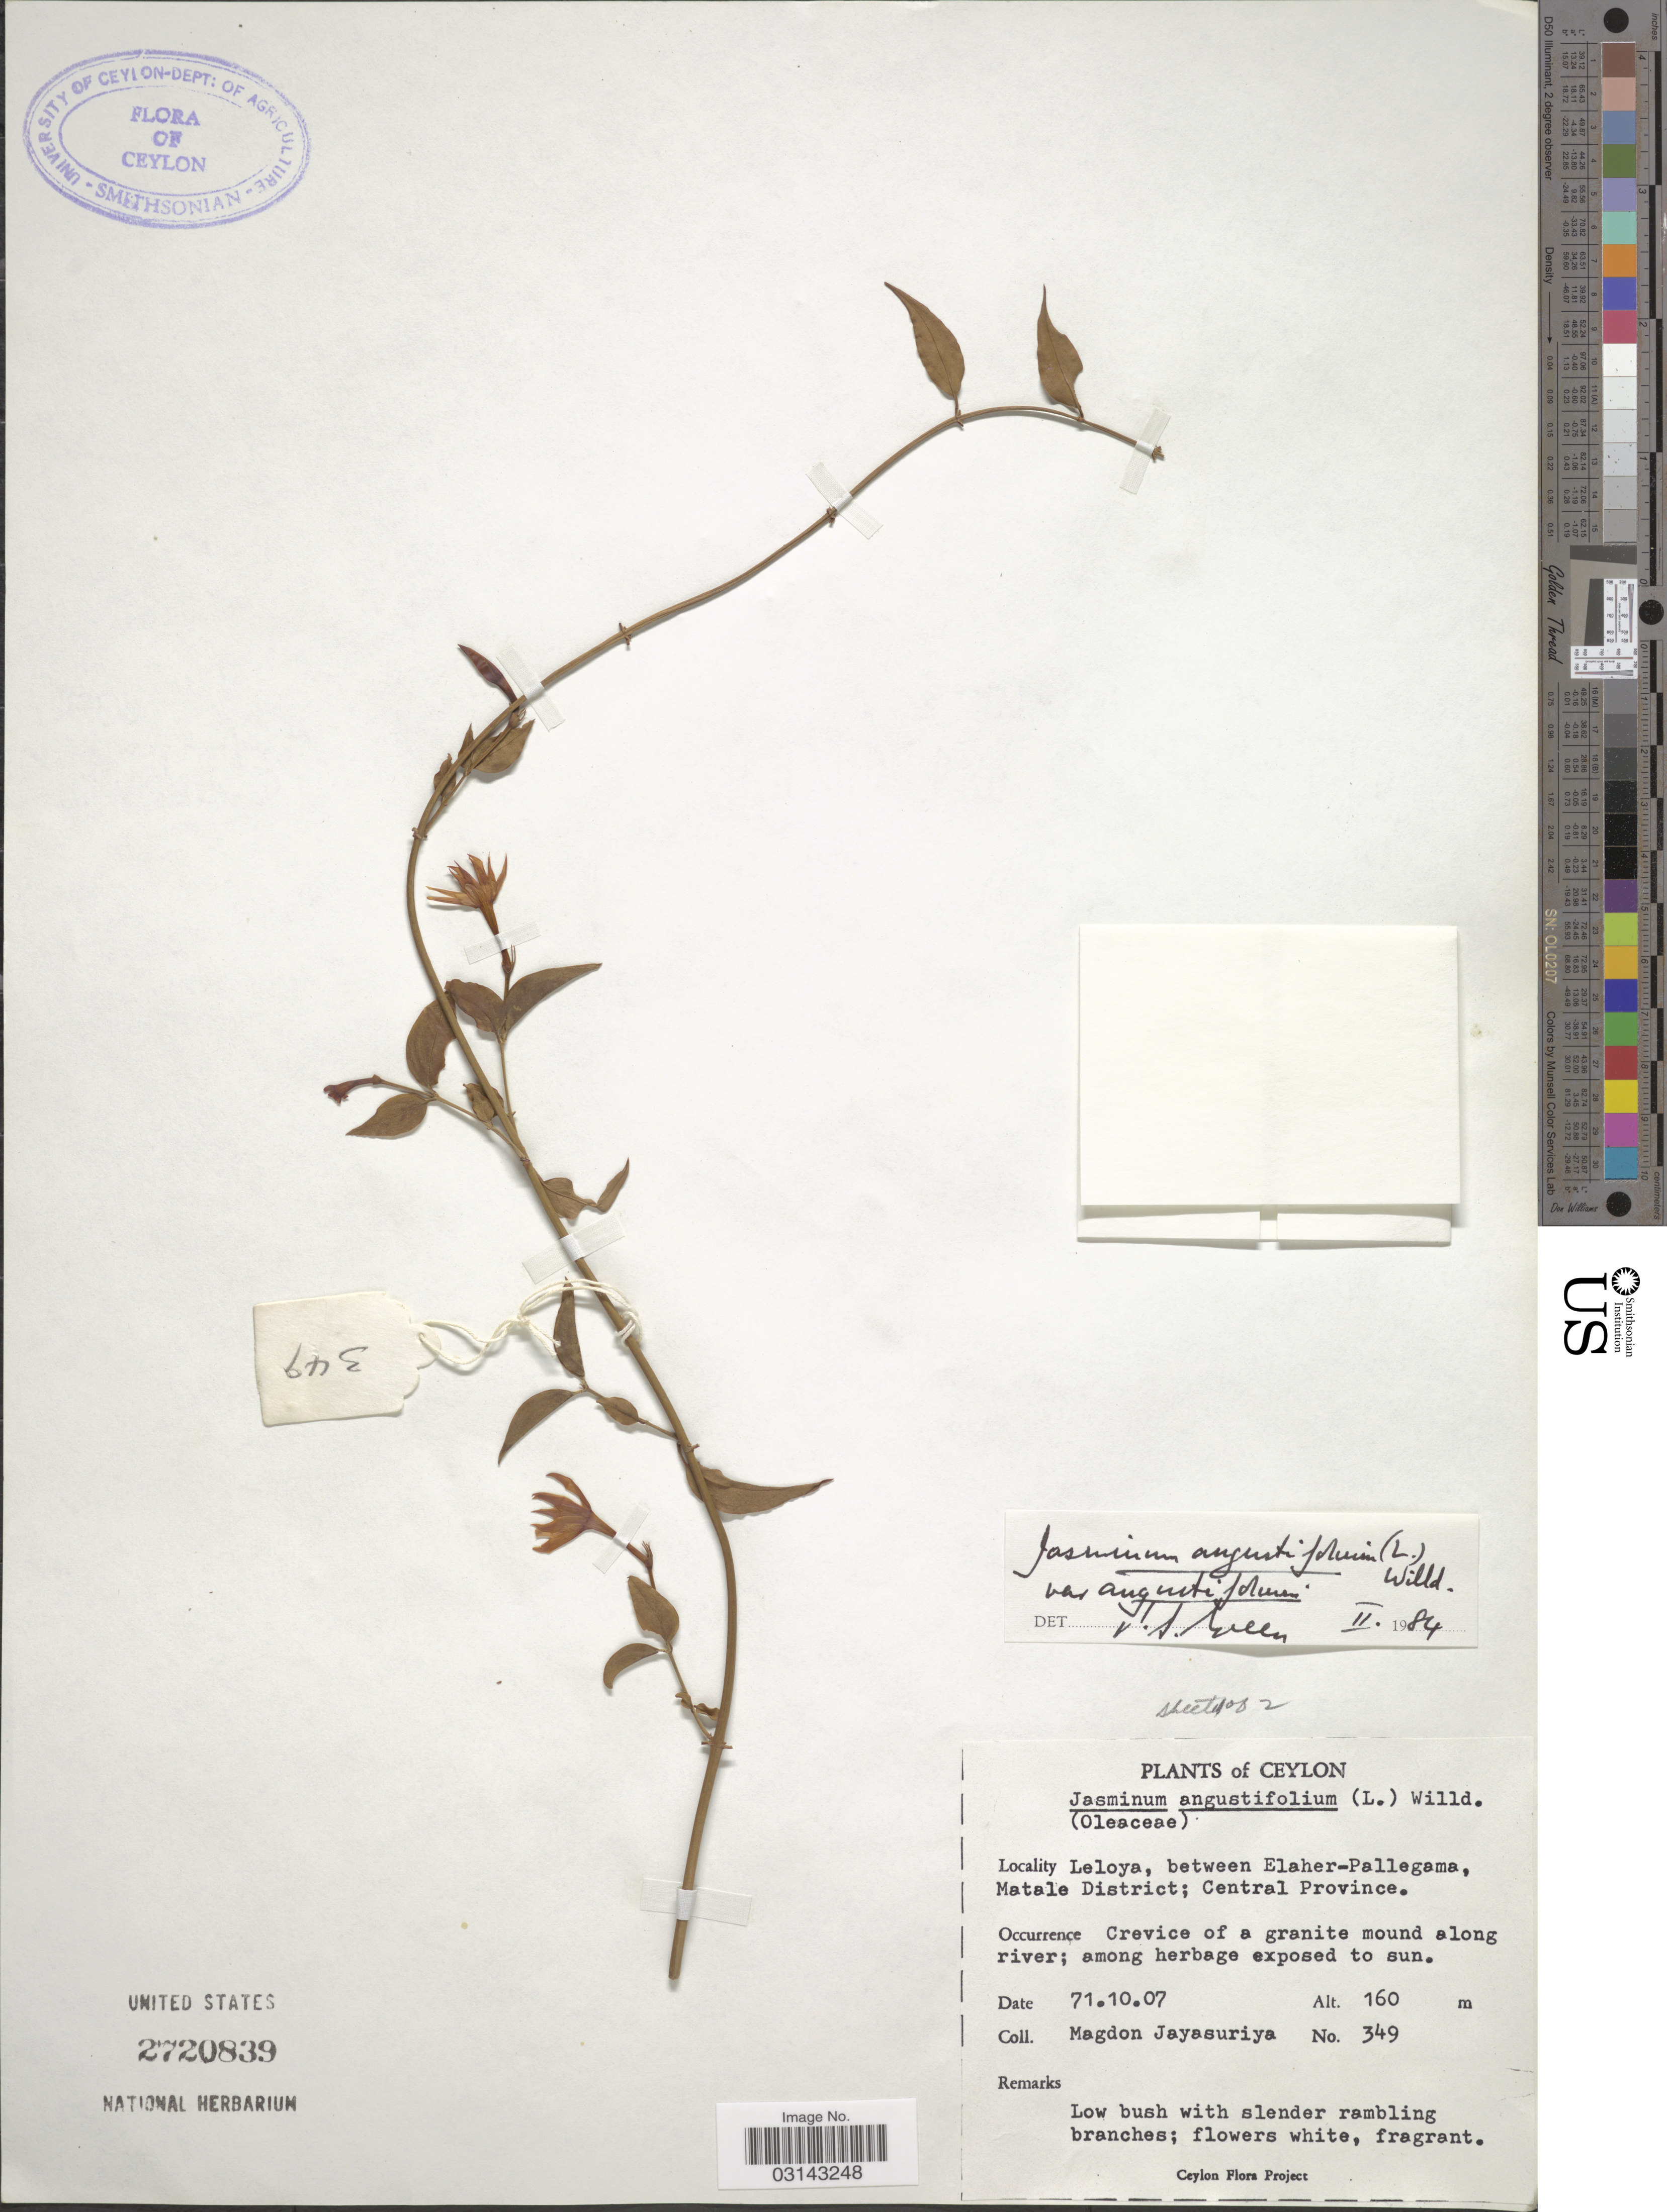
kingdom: Plantae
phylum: Tracheophyta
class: Magnoliopsida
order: Lamiales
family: Oleaceae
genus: Jasminum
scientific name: Jasminum angustifolium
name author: (L.) Willd.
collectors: A. H. Jayasuriya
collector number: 349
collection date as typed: Transcribed d/m/y: 7/10/71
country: Sri Lanka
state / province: Central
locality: Ceylon. Leloya, between Elaher-Pallegama, Matale District. Crevice of a granite mound along river.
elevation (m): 160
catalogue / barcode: US 2720839